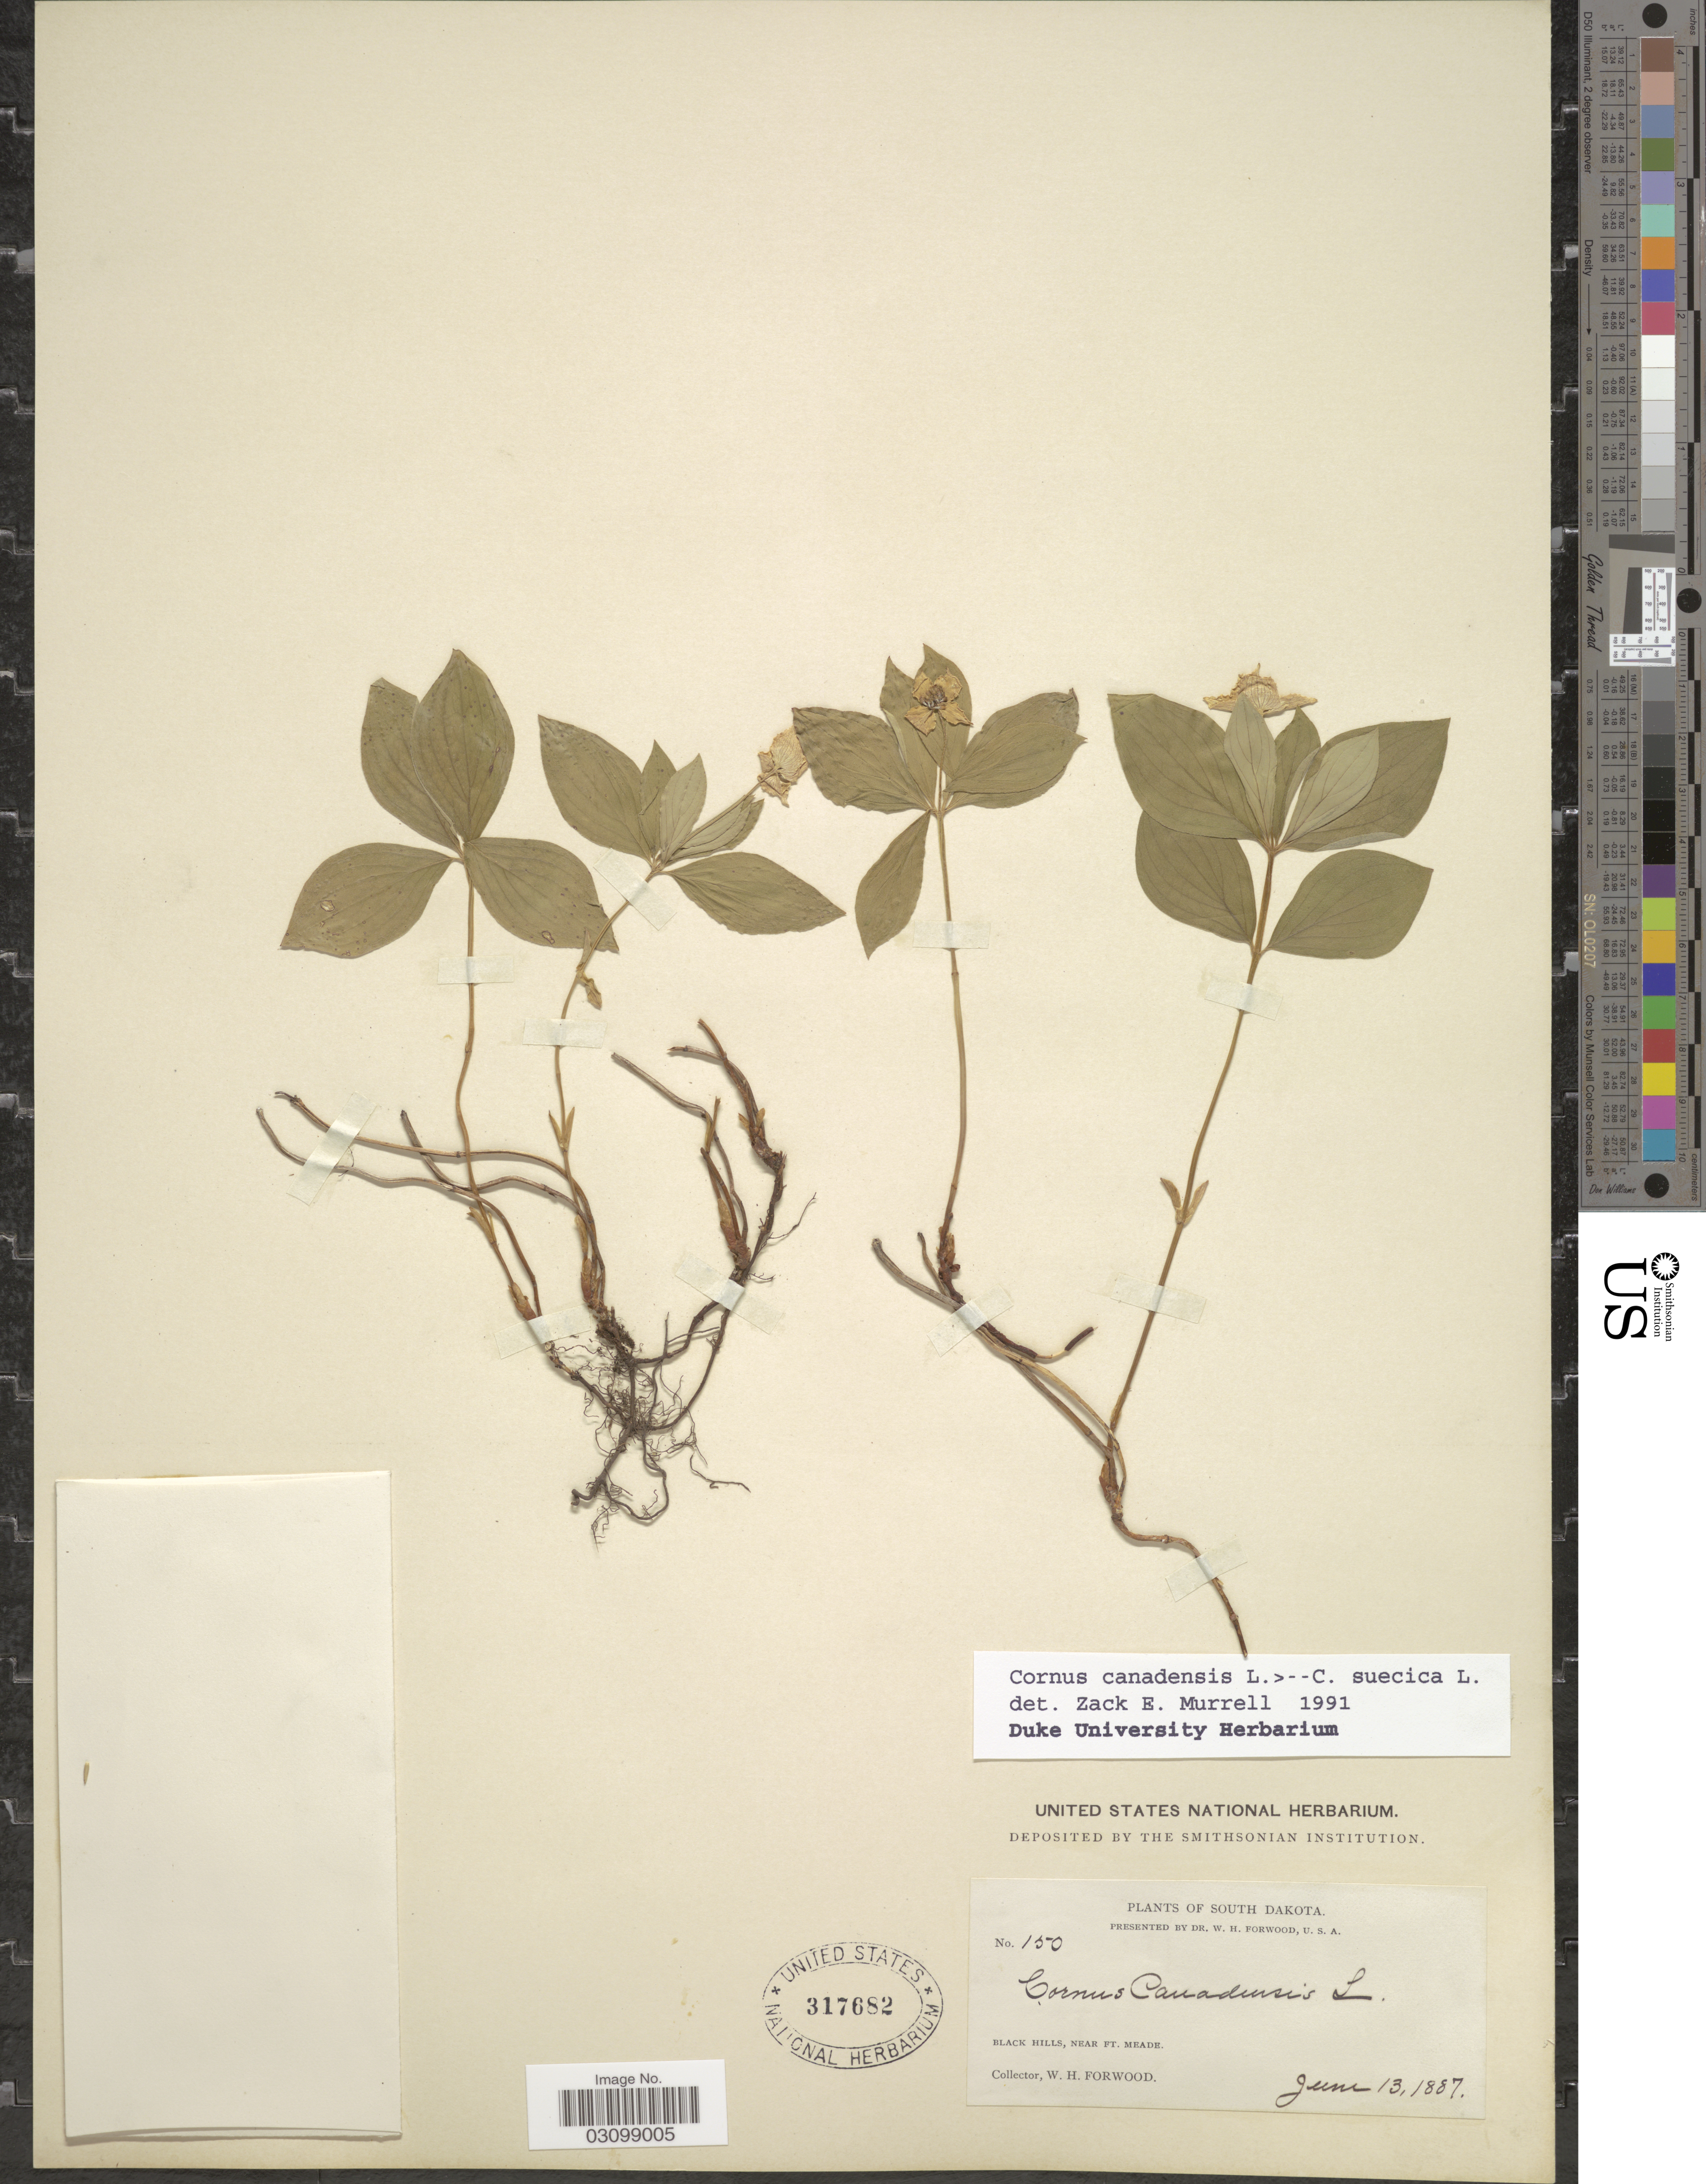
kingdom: Plantae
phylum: Tracheophyta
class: Magnoliopsida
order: Cornales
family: Cornaceae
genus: Cornus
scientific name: Cornus sp.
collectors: W. Forwood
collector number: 150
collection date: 1887-06-13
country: United States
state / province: South Dakota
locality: Black Hills, near Ft. Meade.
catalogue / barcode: US 317682